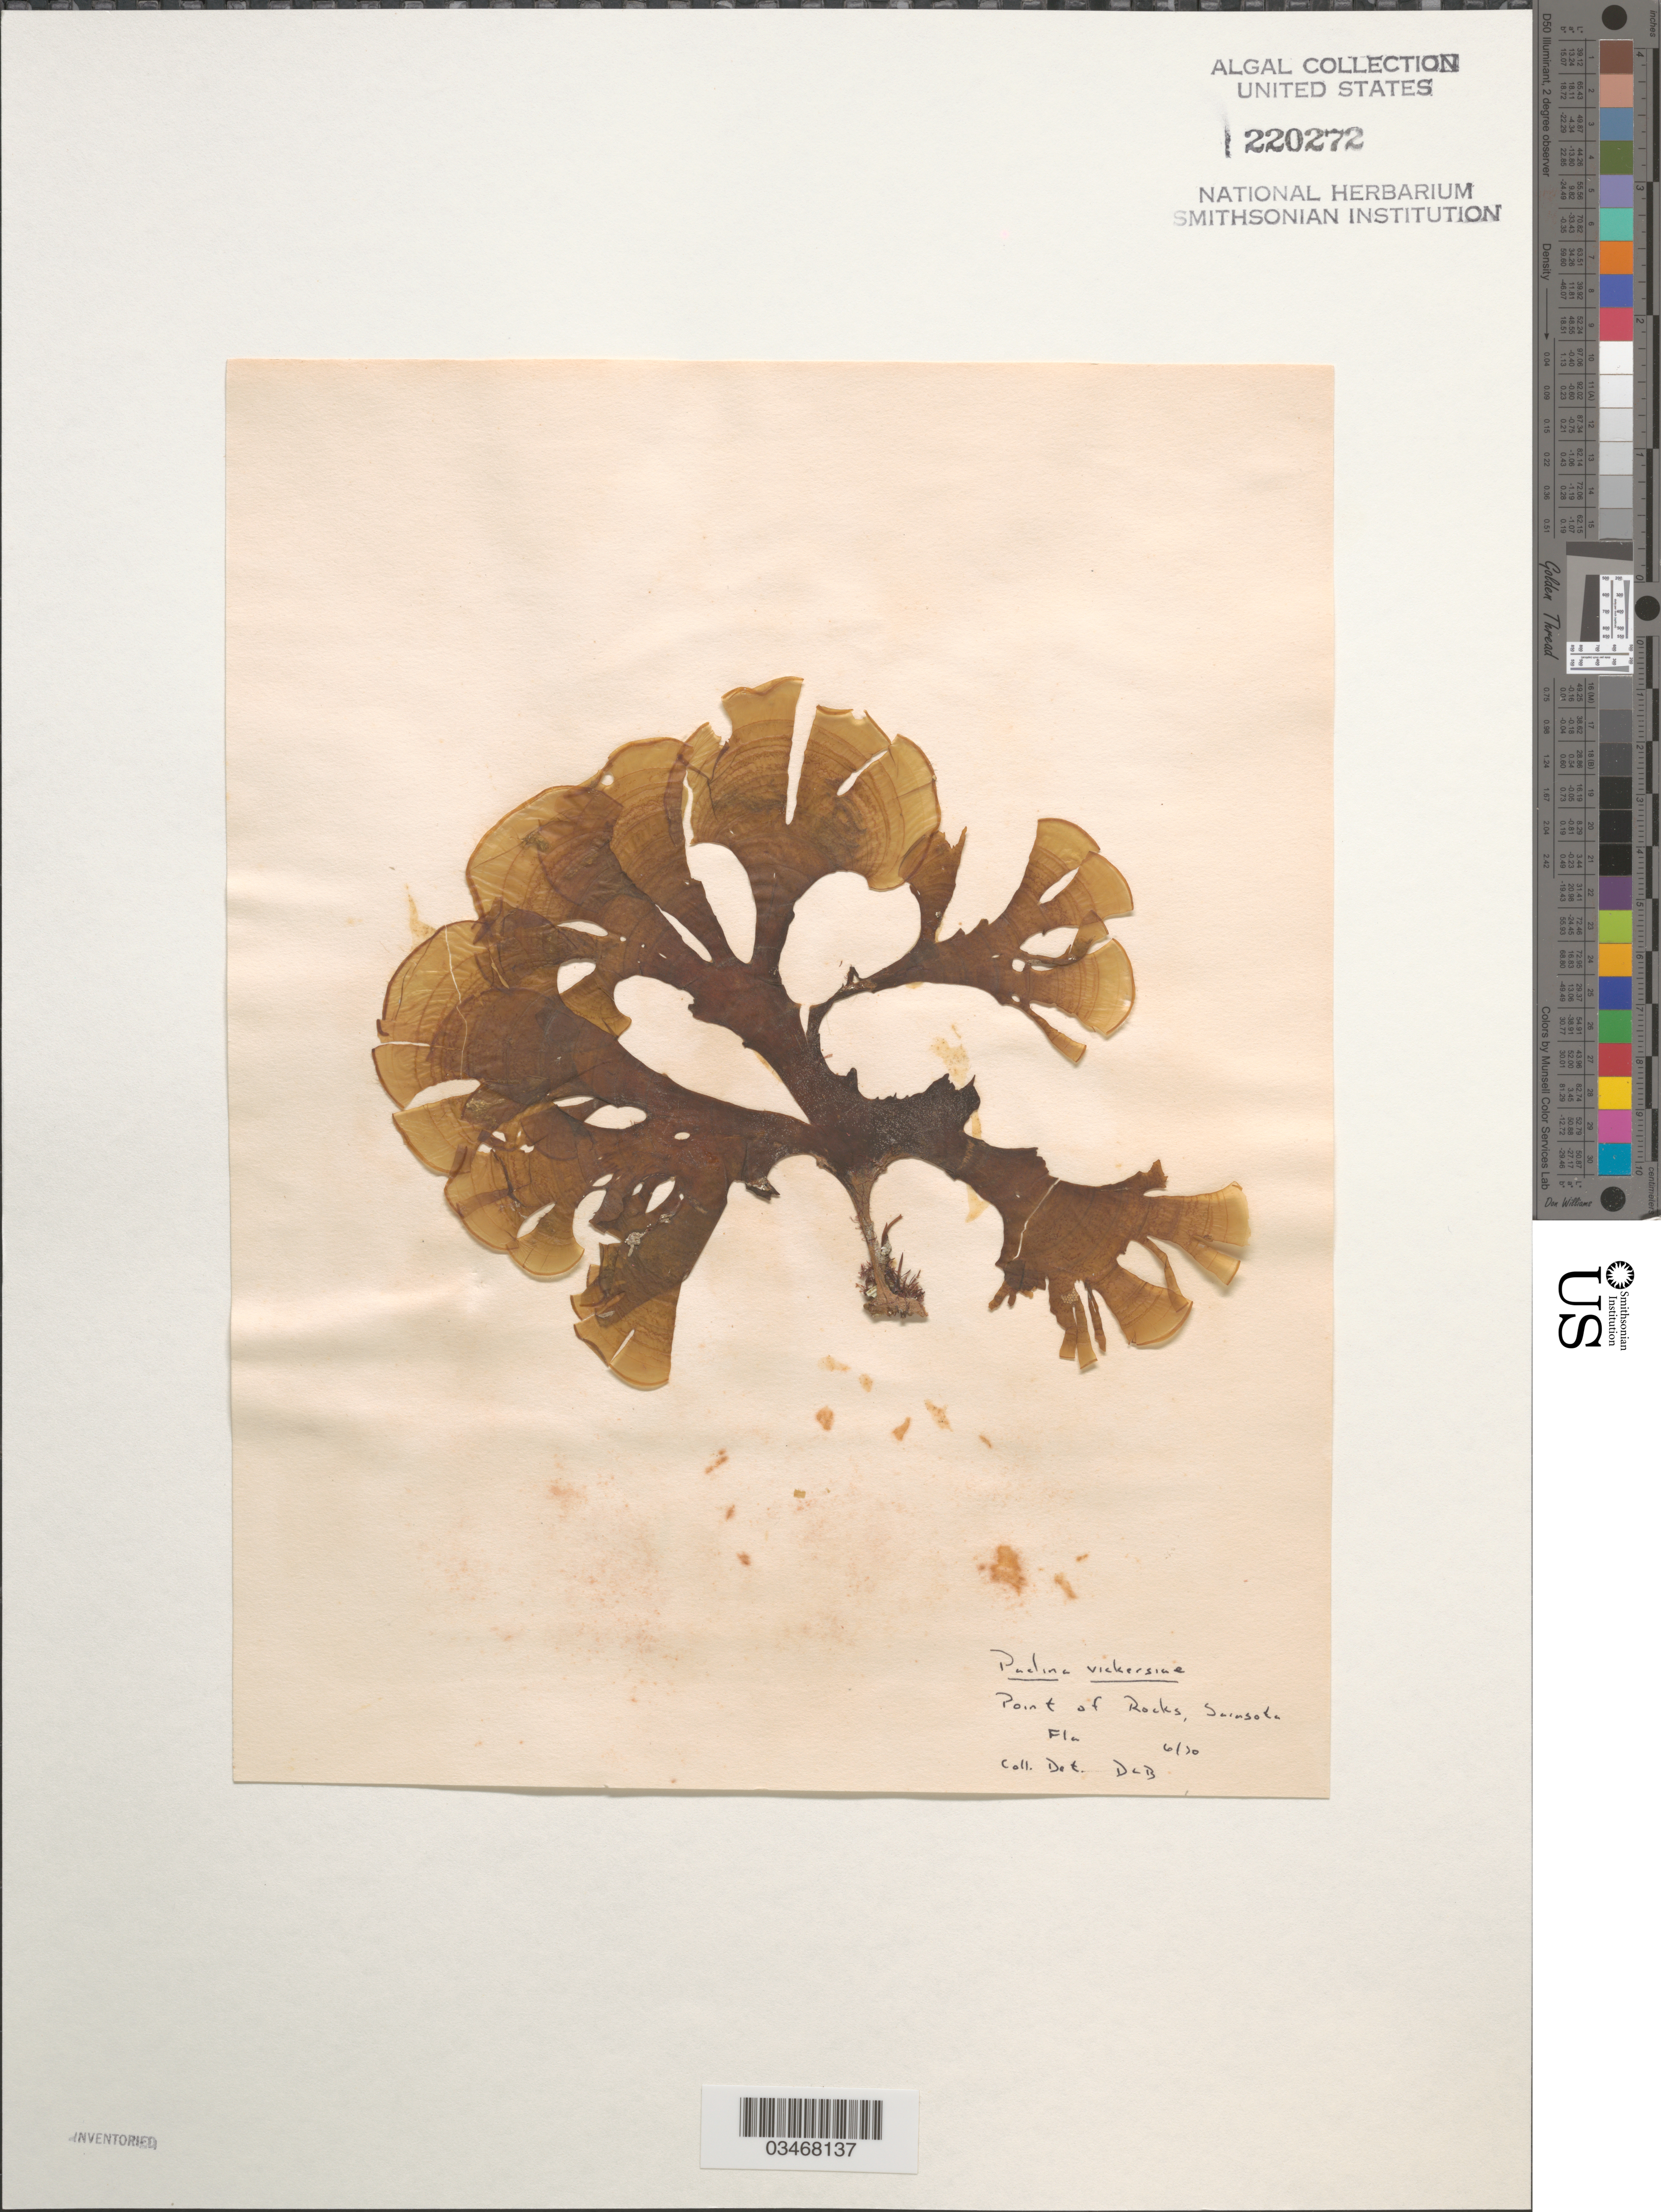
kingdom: Chromista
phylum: Ochrophyta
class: Phaeophyceae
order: Dictyotales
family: Dictyotaceae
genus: Padina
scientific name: Padina gymnospora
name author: (Kütz.) O.G. Sond.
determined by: Algae name updating Project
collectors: D.L. Ballantine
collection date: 1970-06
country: United States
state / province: Florida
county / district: Sarasota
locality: Point O'Rocks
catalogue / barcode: US 220272